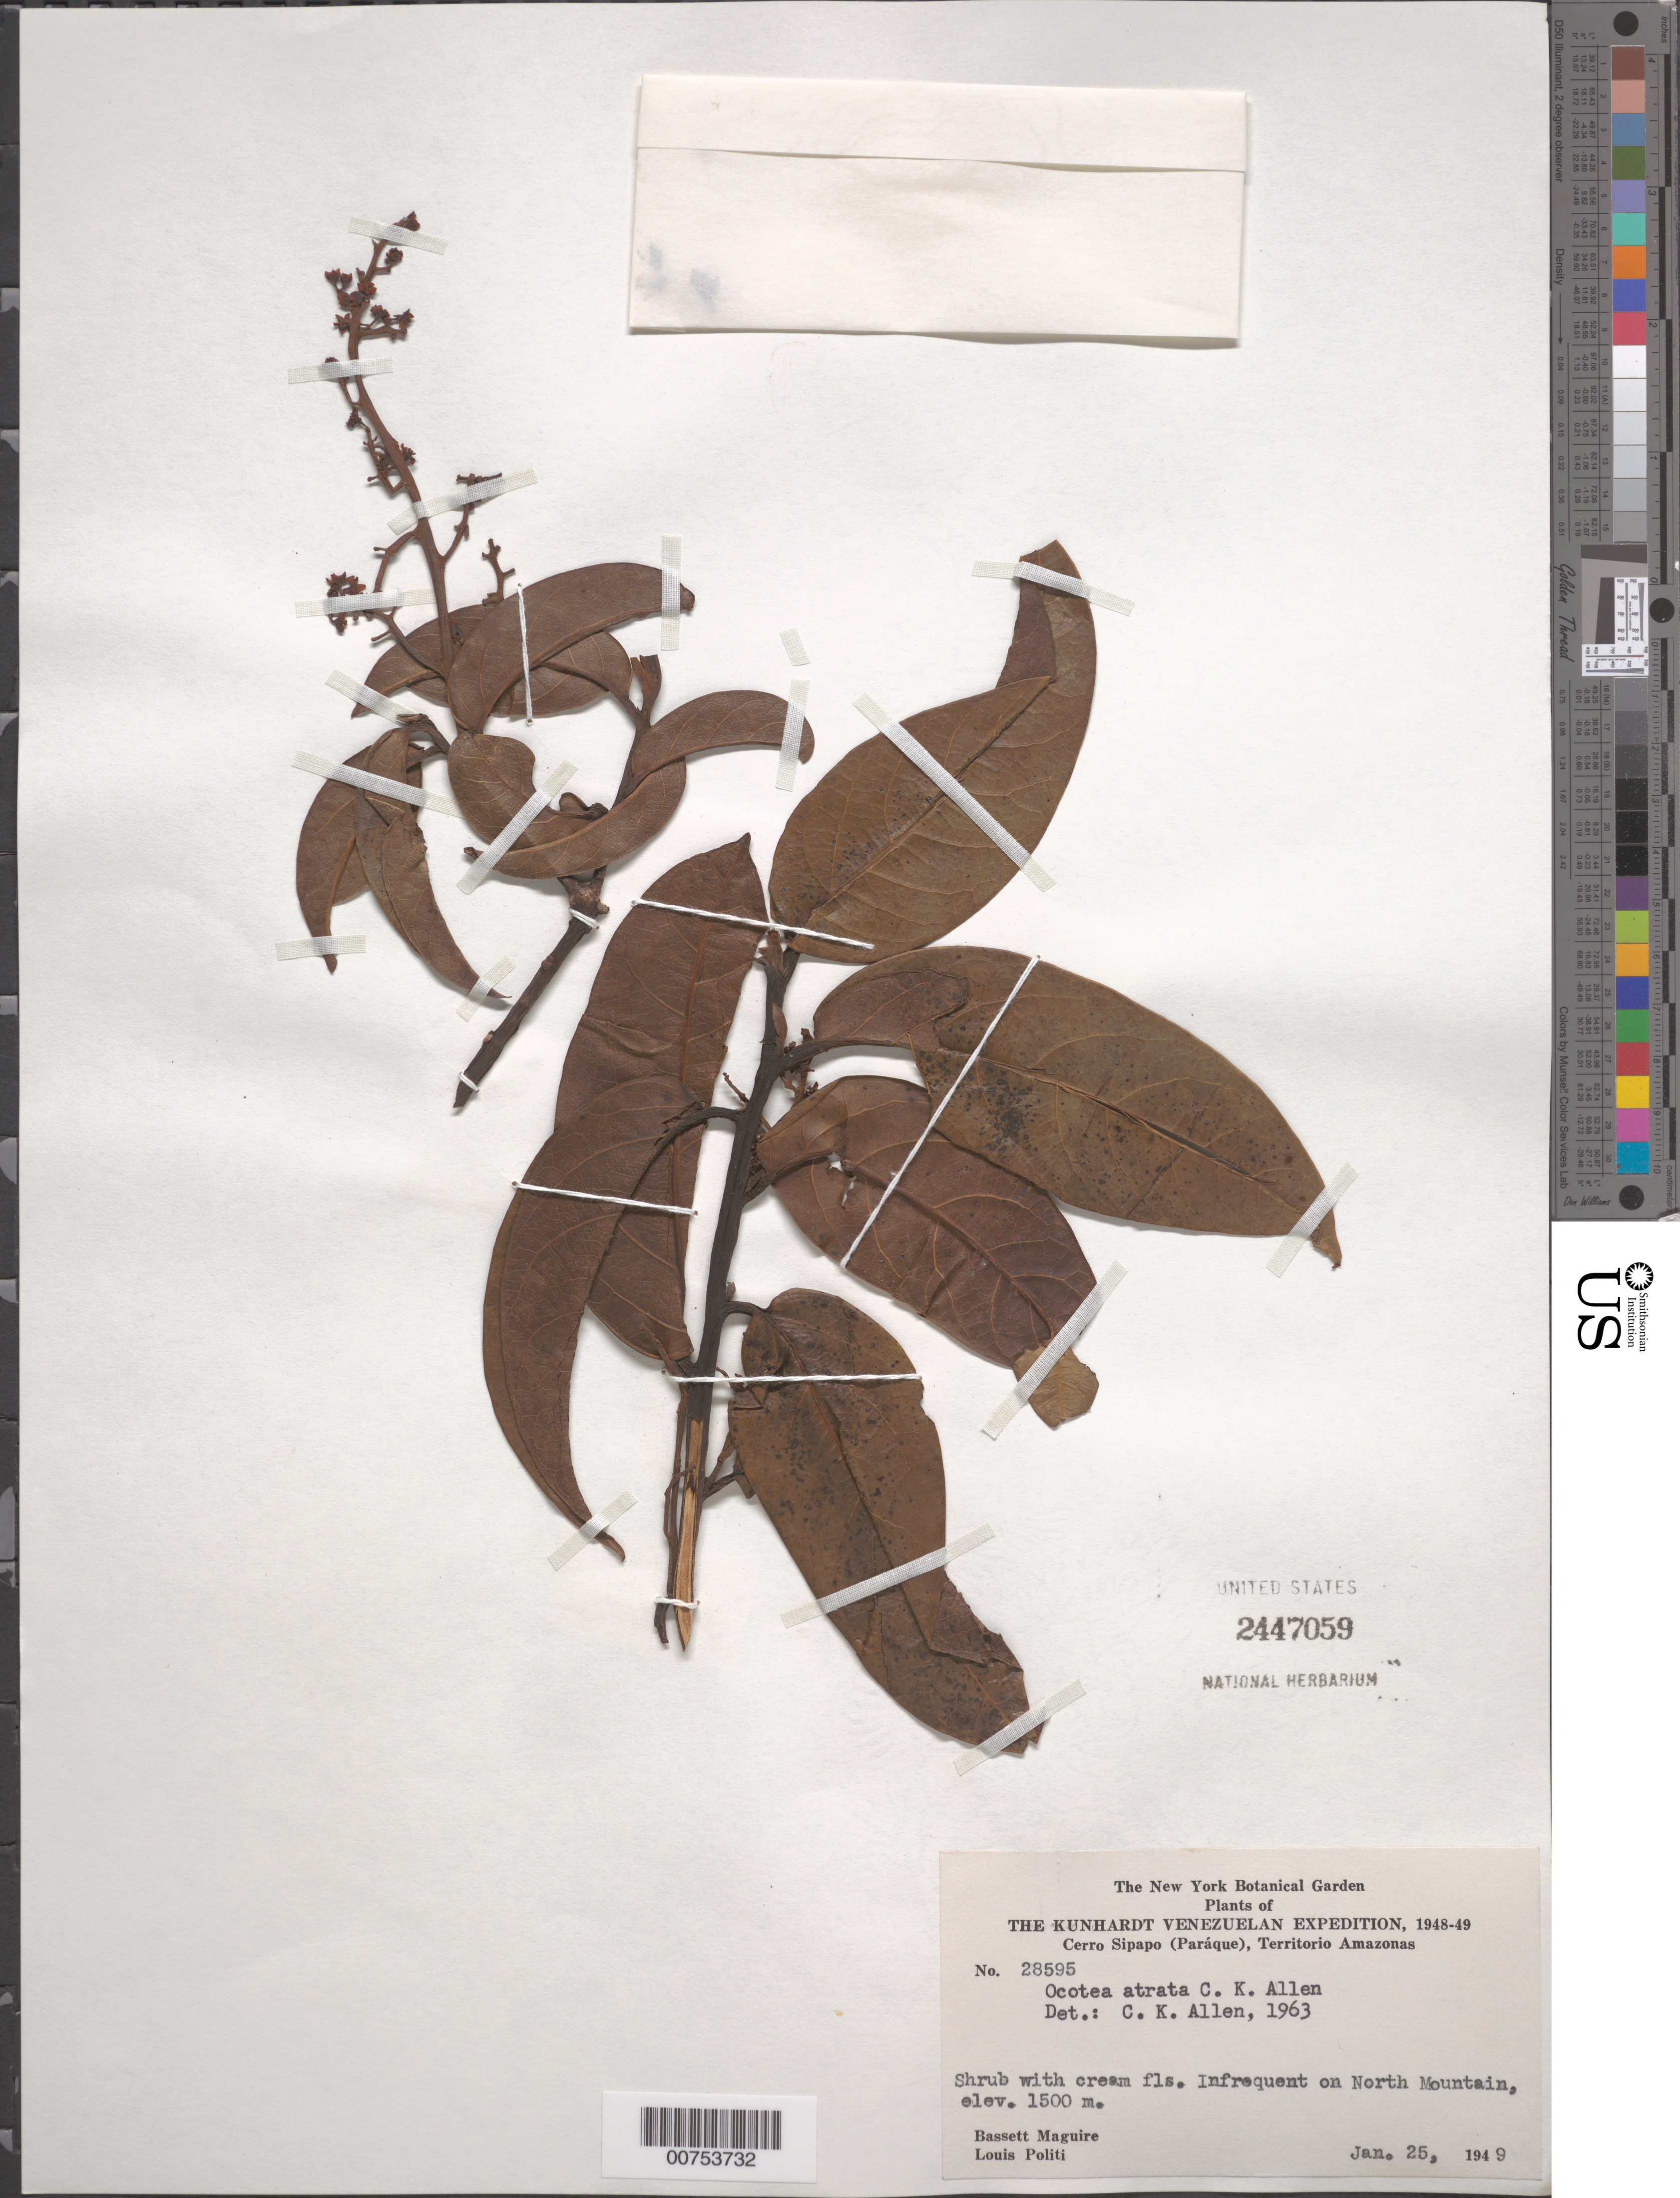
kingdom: Plantae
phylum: Tracheophyta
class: Magnoliopsida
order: Laurales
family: Lauraceae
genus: Ocotea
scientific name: Ocotea atrata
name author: C.K. Allen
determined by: Allen, C. K.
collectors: B. Maguire & L. Politi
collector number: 28595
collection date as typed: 25-Jan-49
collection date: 1949-01-25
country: Venezuela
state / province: Amazonas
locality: Cerro Sipapo (Paráque), North Mountain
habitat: Mountain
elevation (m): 1500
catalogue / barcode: US 2447059